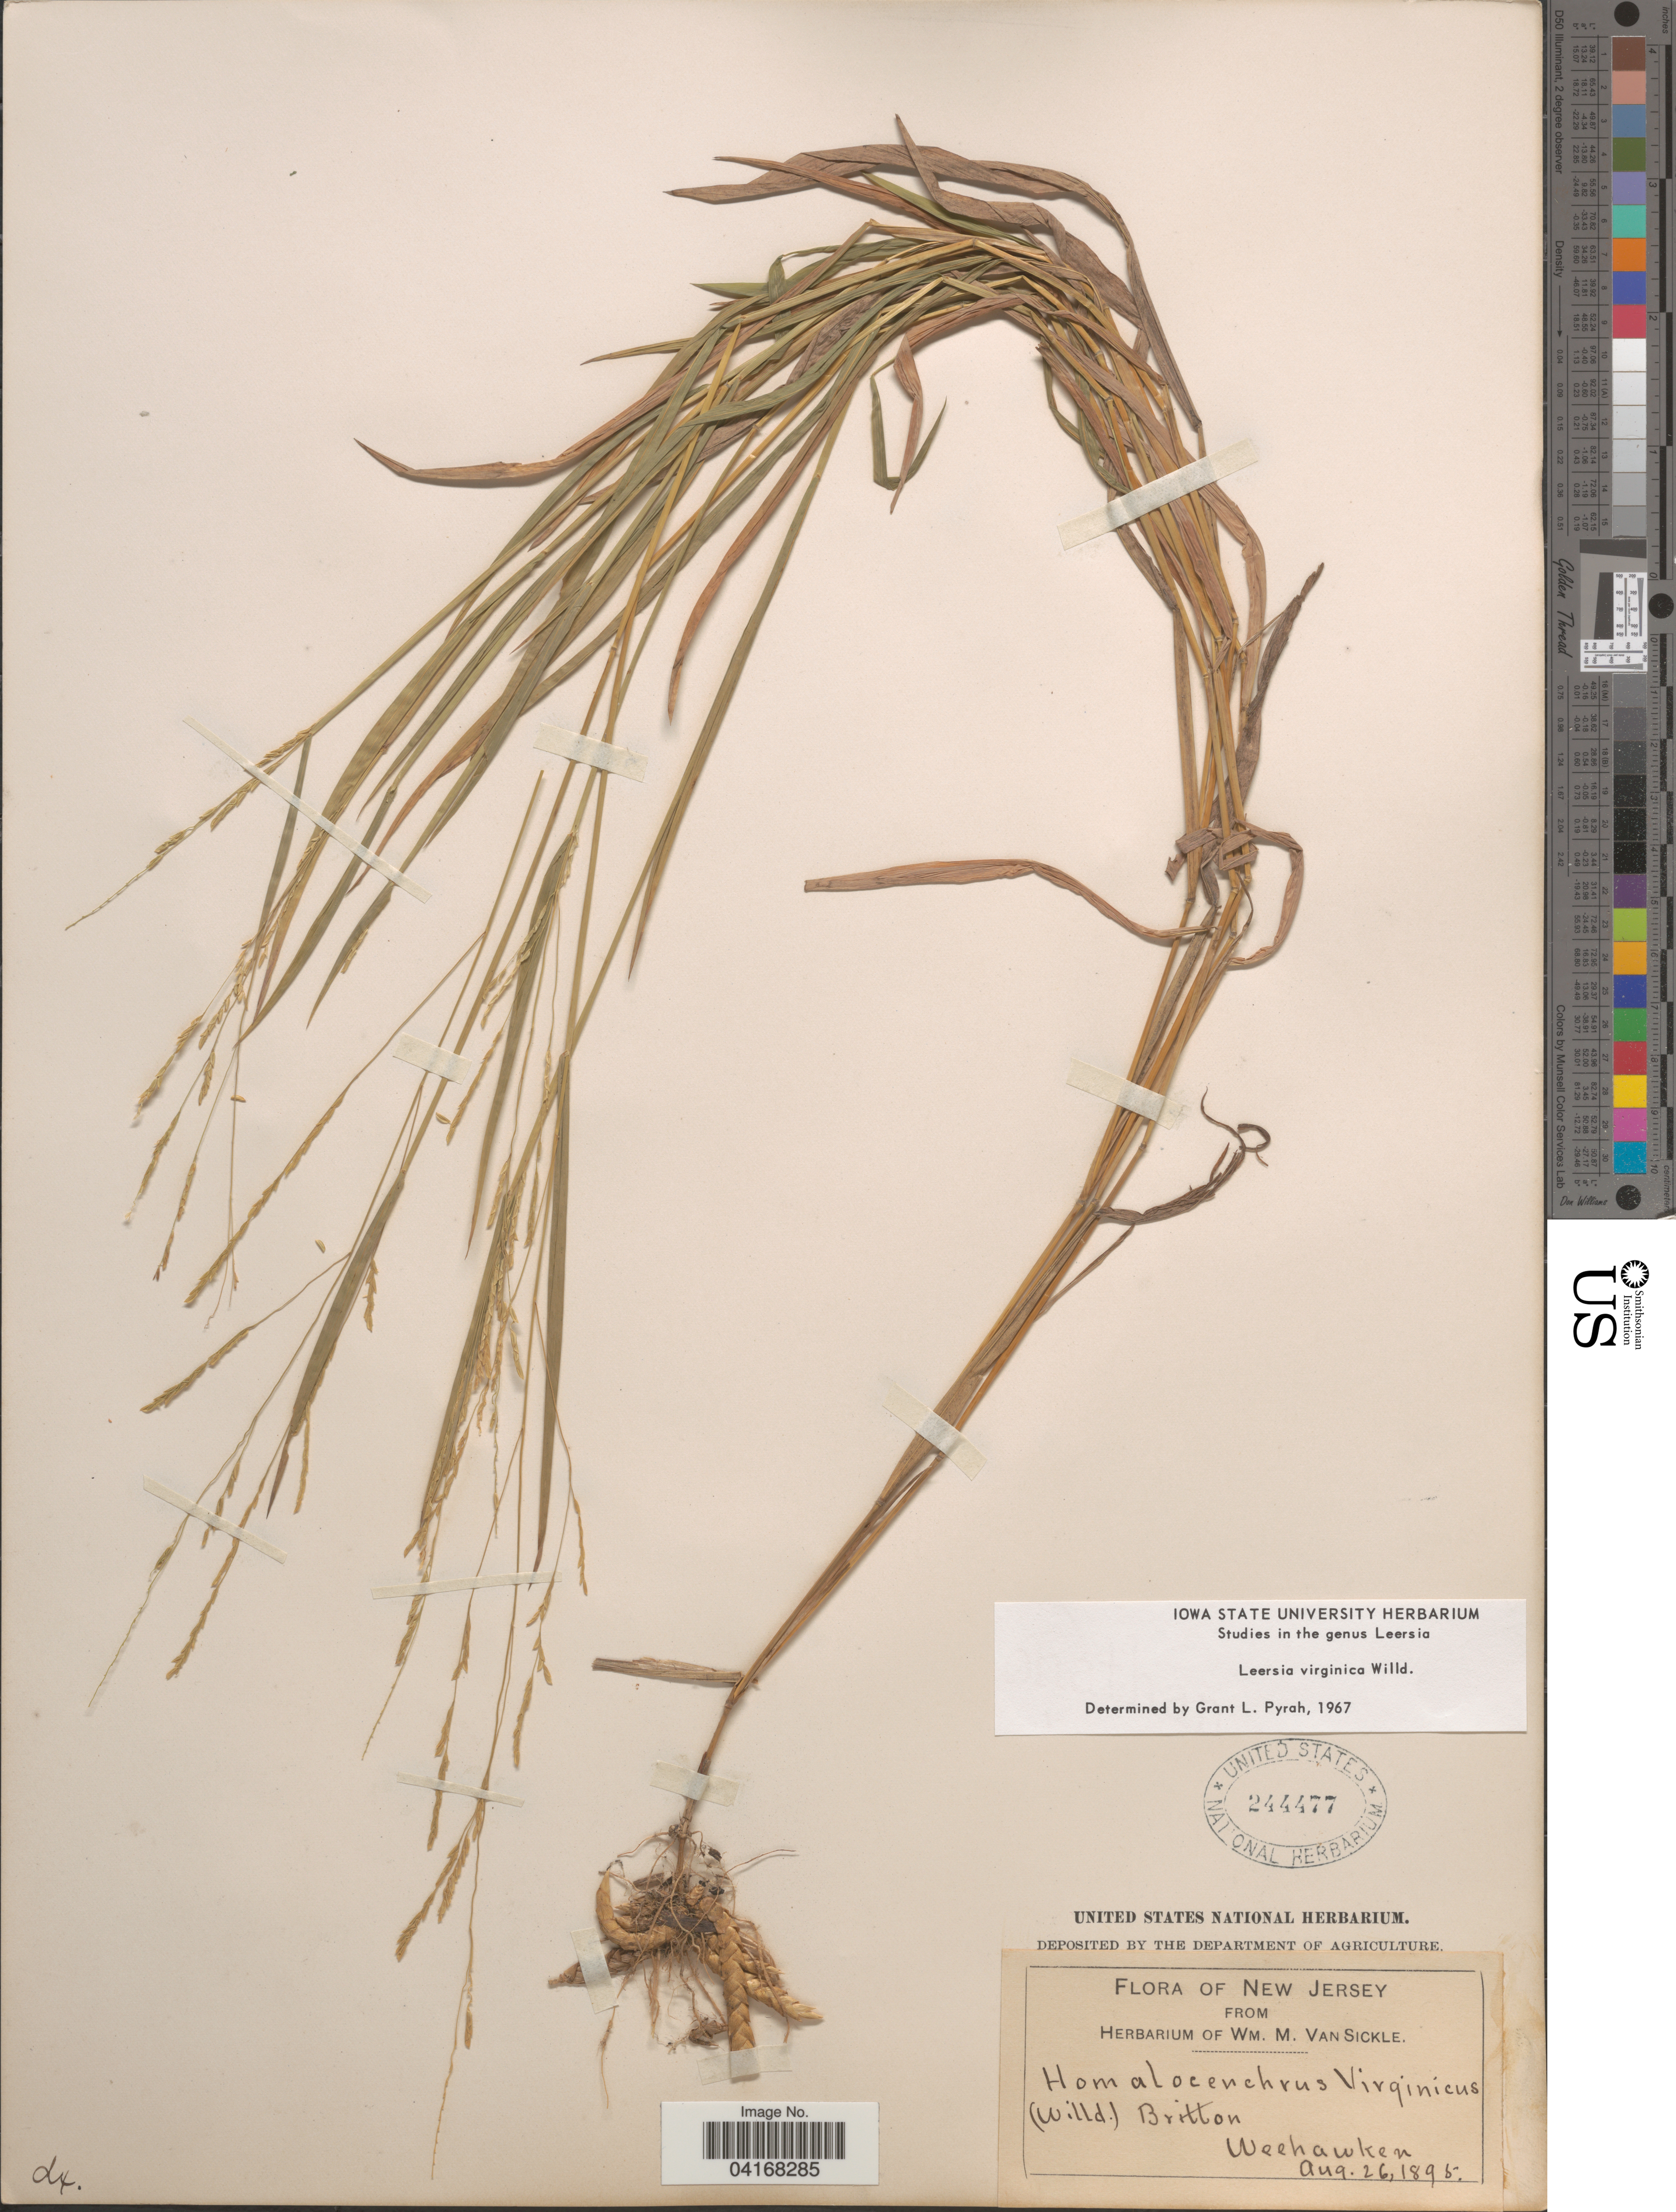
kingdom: Plantae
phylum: Tracheophyta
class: Liliopsida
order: Poales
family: Poaceae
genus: Leersia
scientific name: Leersia virginica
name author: Willd.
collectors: ex herb. Wm. M. Van Sickle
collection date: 1895-08-26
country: United States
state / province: New Jersey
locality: Weehawken.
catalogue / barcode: US 244477